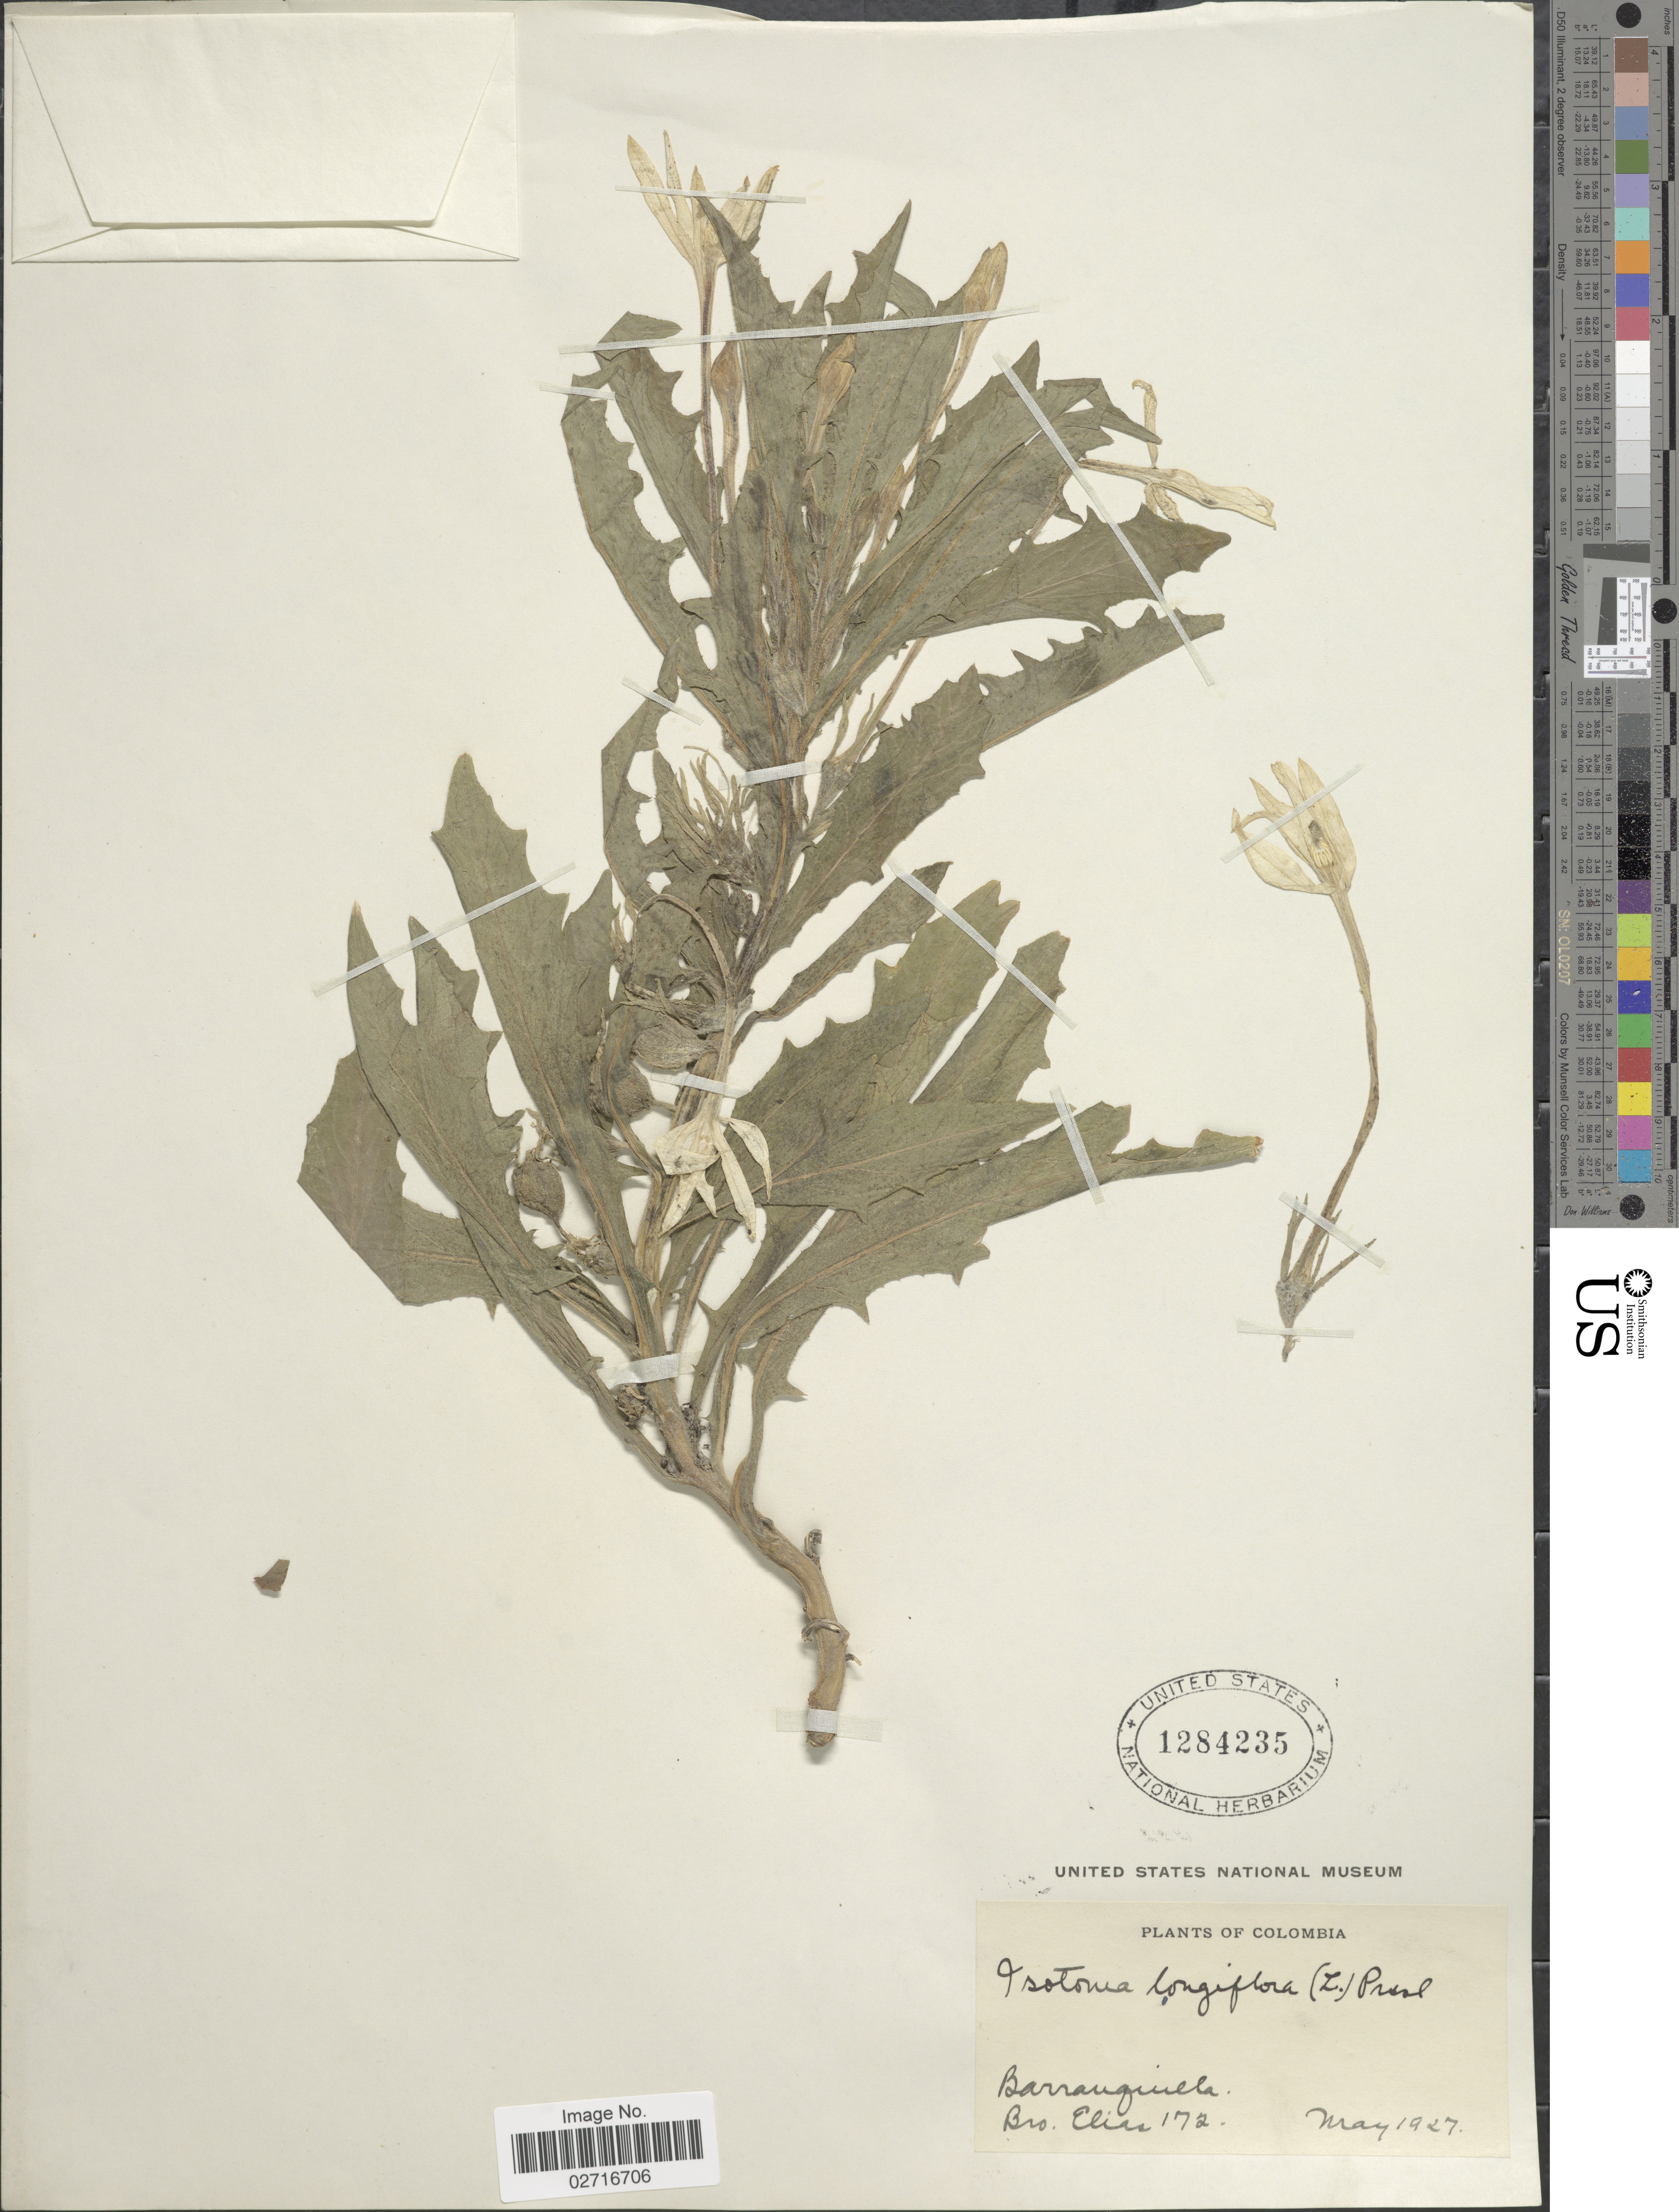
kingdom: Plantae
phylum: Tracheophyta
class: Magnoliopsida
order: Asterales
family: Campanulaceae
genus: Hippobroma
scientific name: Hippobroma longiflora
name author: (L.) G. Don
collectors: Bro. Elias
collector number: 172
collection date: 1927-05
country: Colombia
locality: Barranquilla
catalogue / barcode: US 1284235